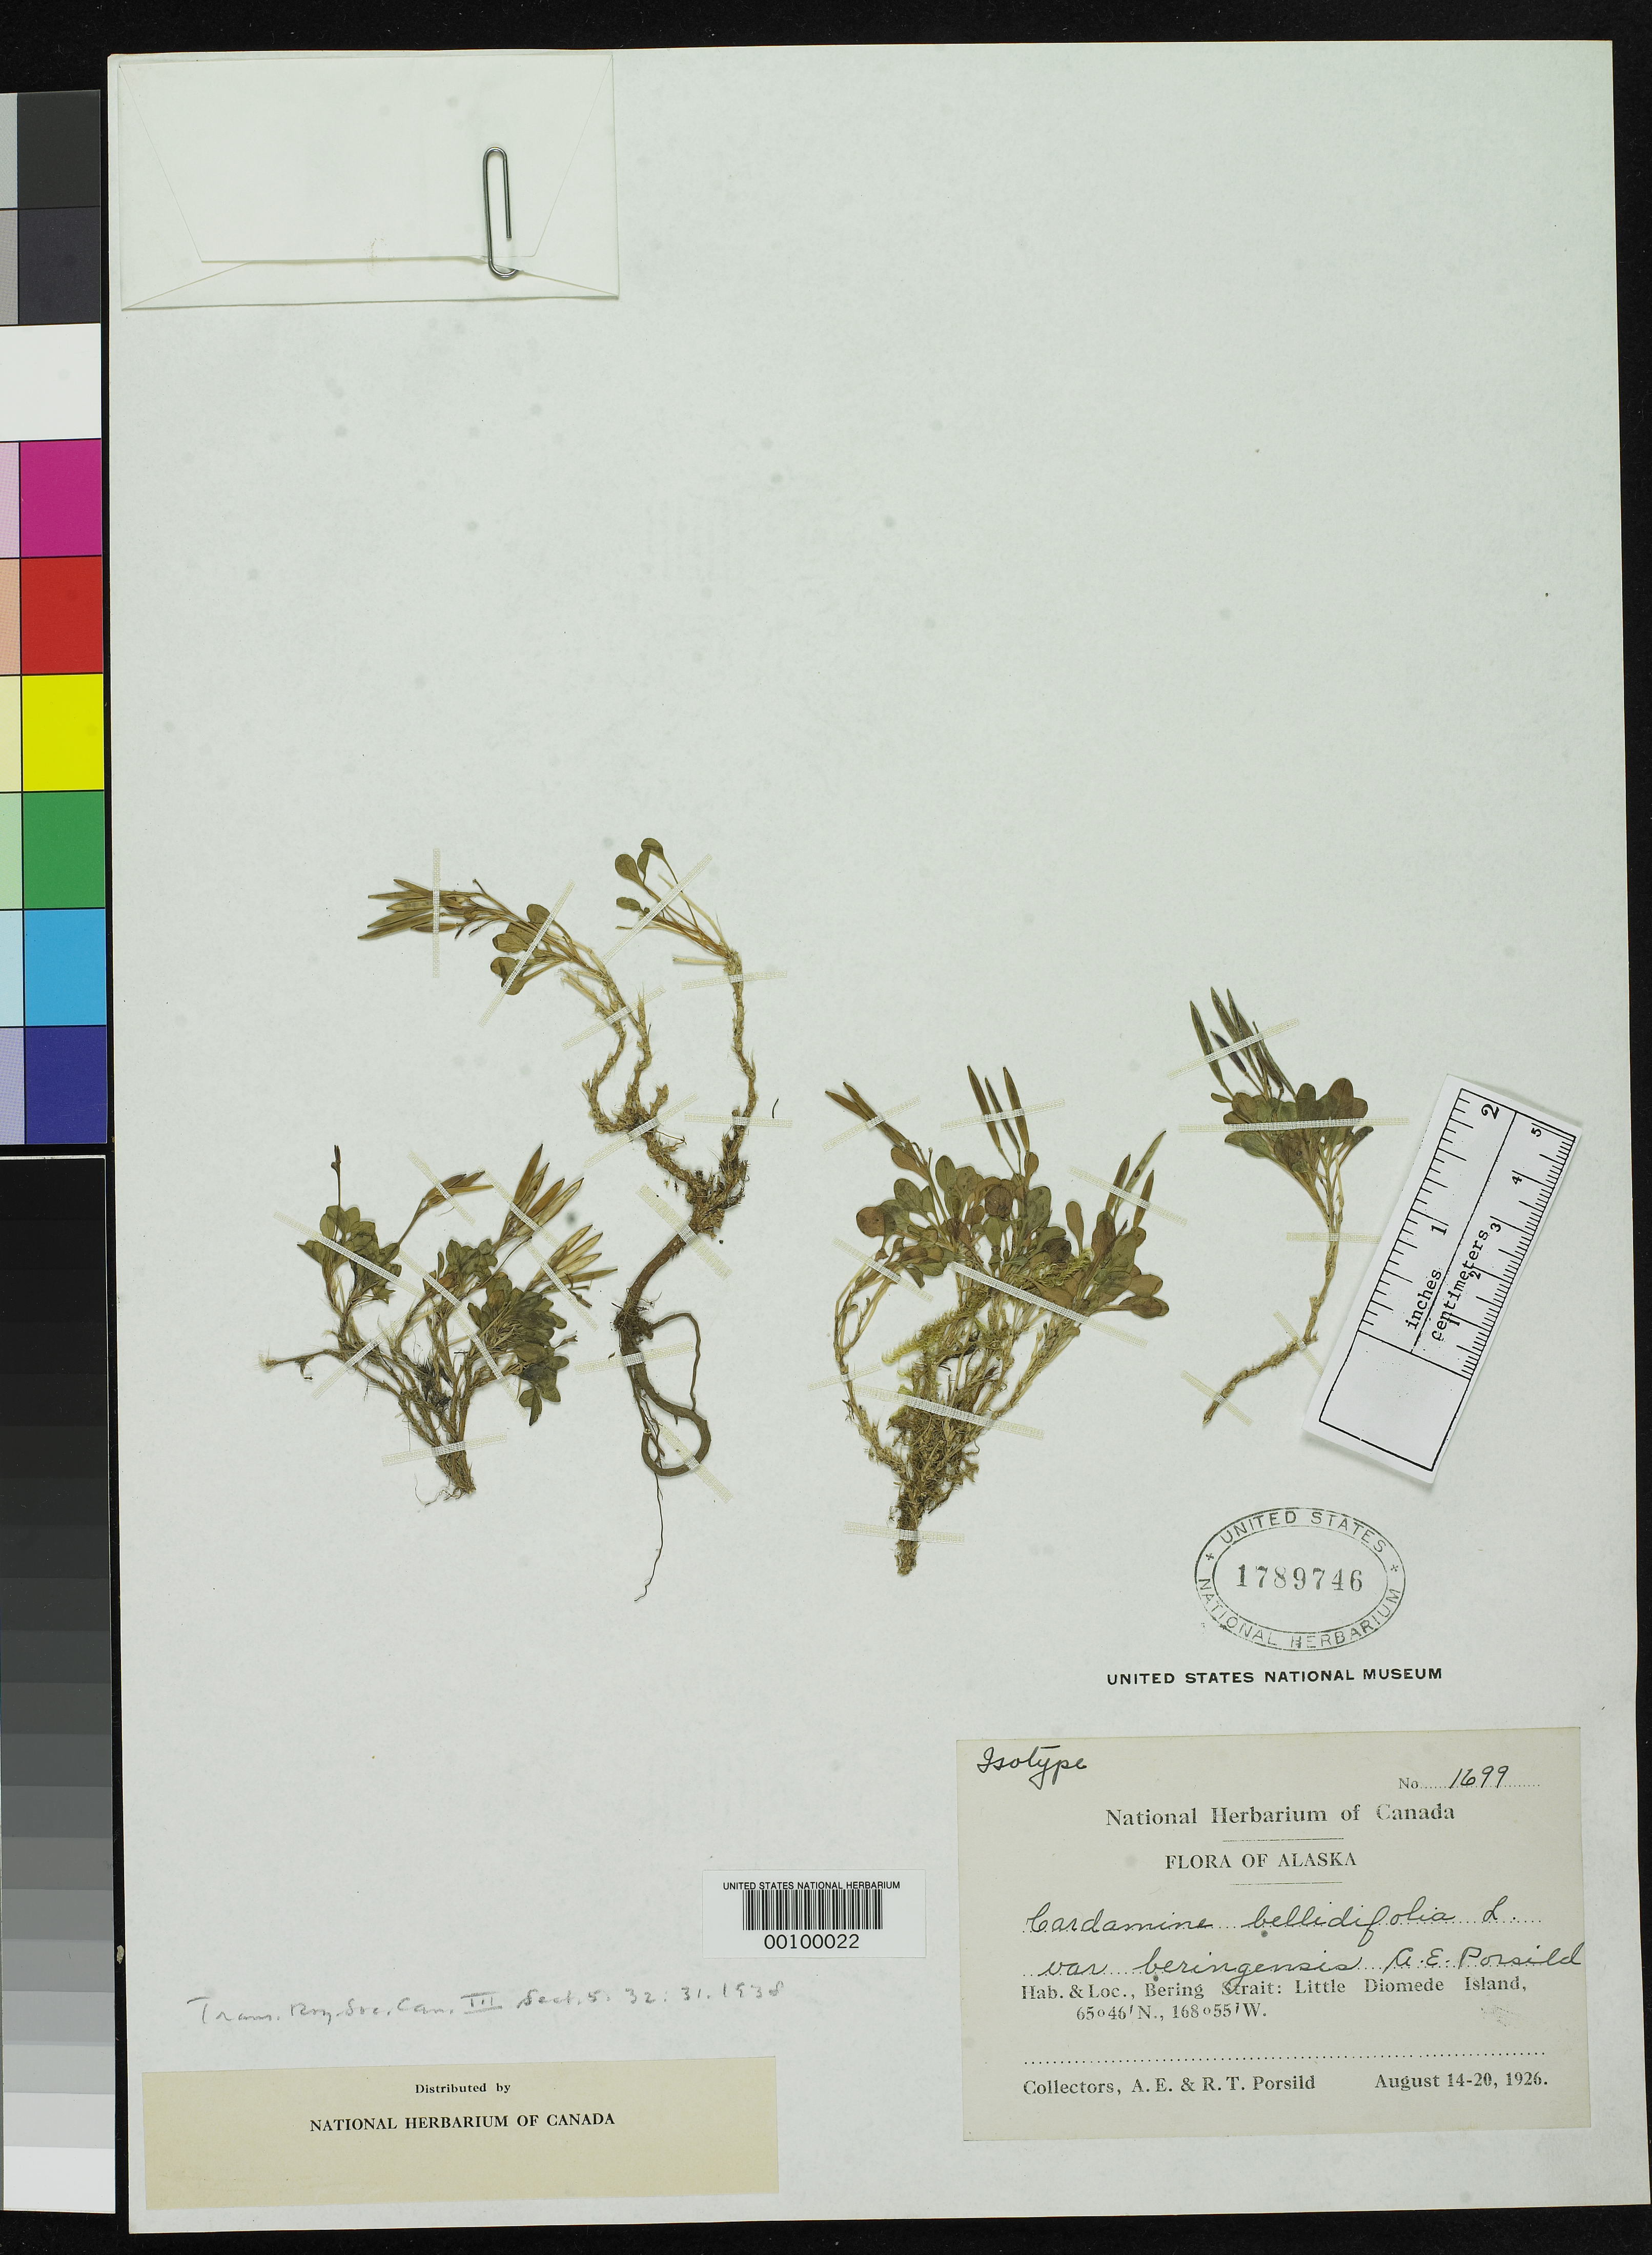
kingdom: Plantae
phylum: Tracheophyta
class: Magnoliopsida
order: Brassicales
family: Brassicaceae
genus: Cardamine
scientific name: Cardamine bellidifolia var. beringensis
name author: A.E. Porsild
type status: Isotype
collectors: A. E. Porsild & R. T. Porsild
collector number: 1699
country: United States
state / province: Alaska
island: Little Diomede Island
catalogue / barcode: US 1789746